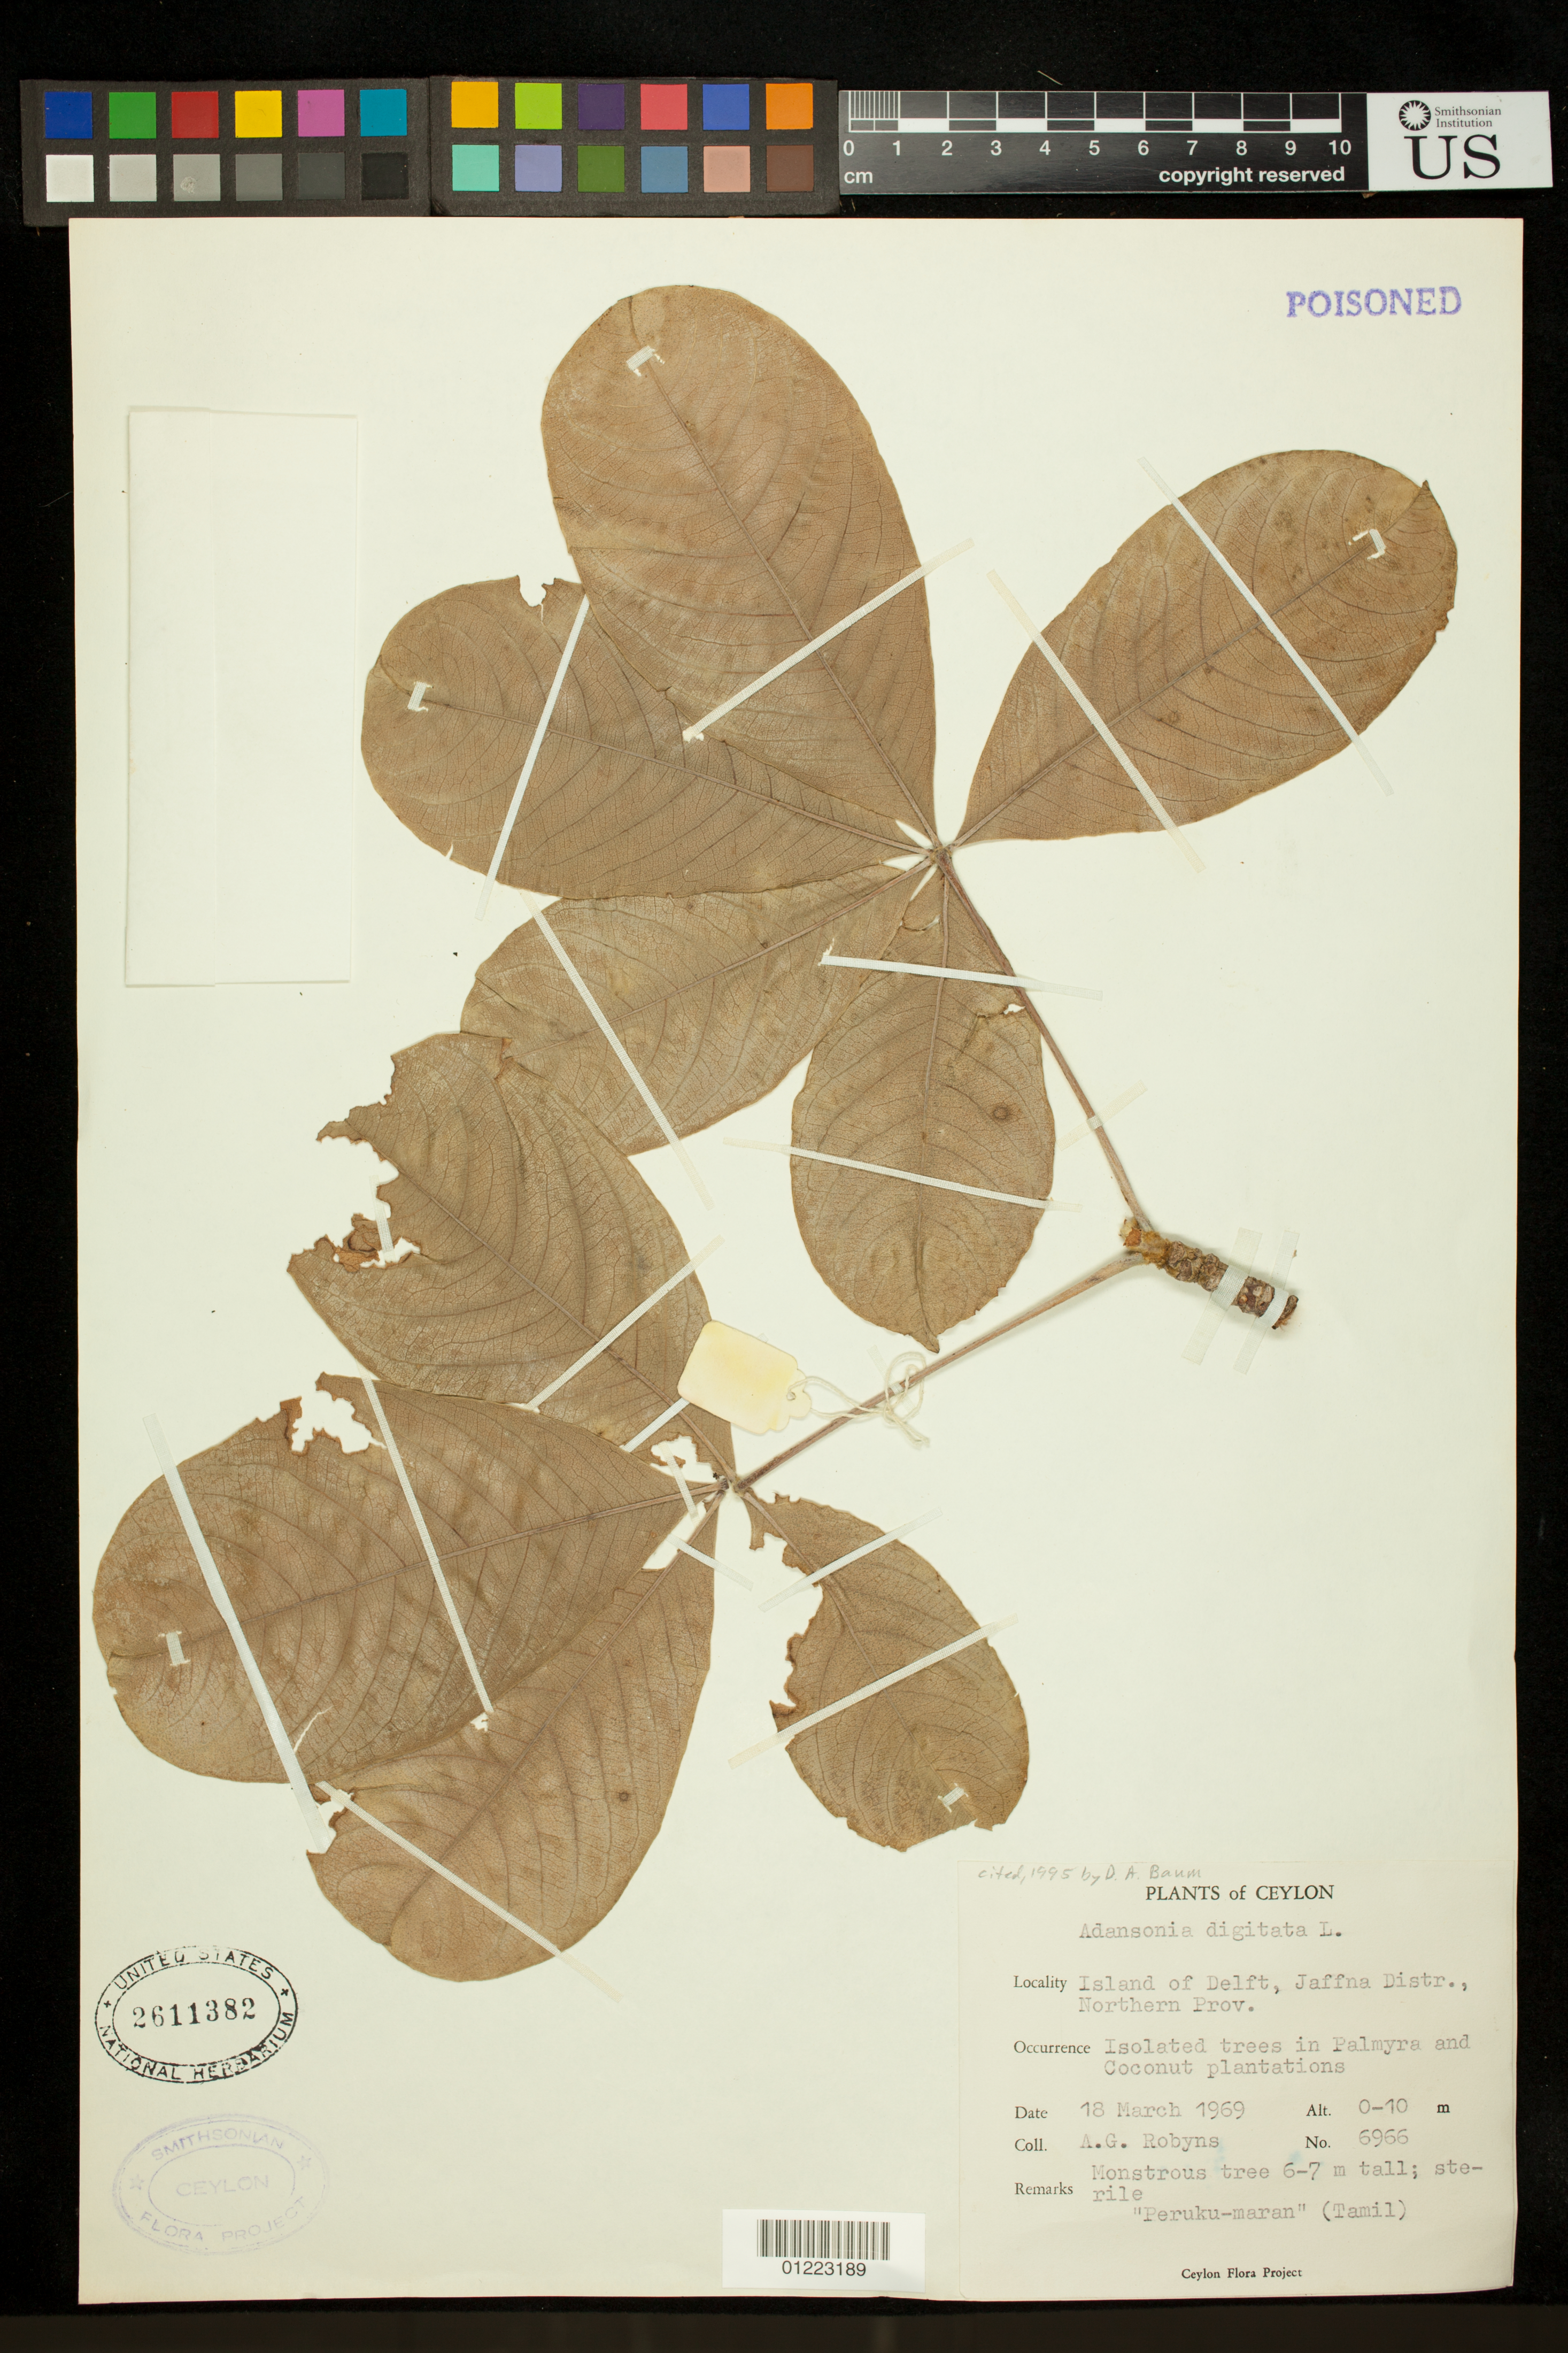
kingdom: Plantae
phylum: Tracheophyta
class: Magnoliopsida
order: Malvales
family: Malvaceae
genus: Adansonia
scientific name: Adansonia digitata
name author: L.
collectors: A. G. Robyns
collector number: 6966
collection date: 1969-03-18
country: Sri Lanka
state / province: Northern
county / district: Jaffna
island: Delft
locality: Island of Delft. Isolated trees in Palmyra and Coconut plantations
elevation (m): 0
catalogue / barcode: US 2611382